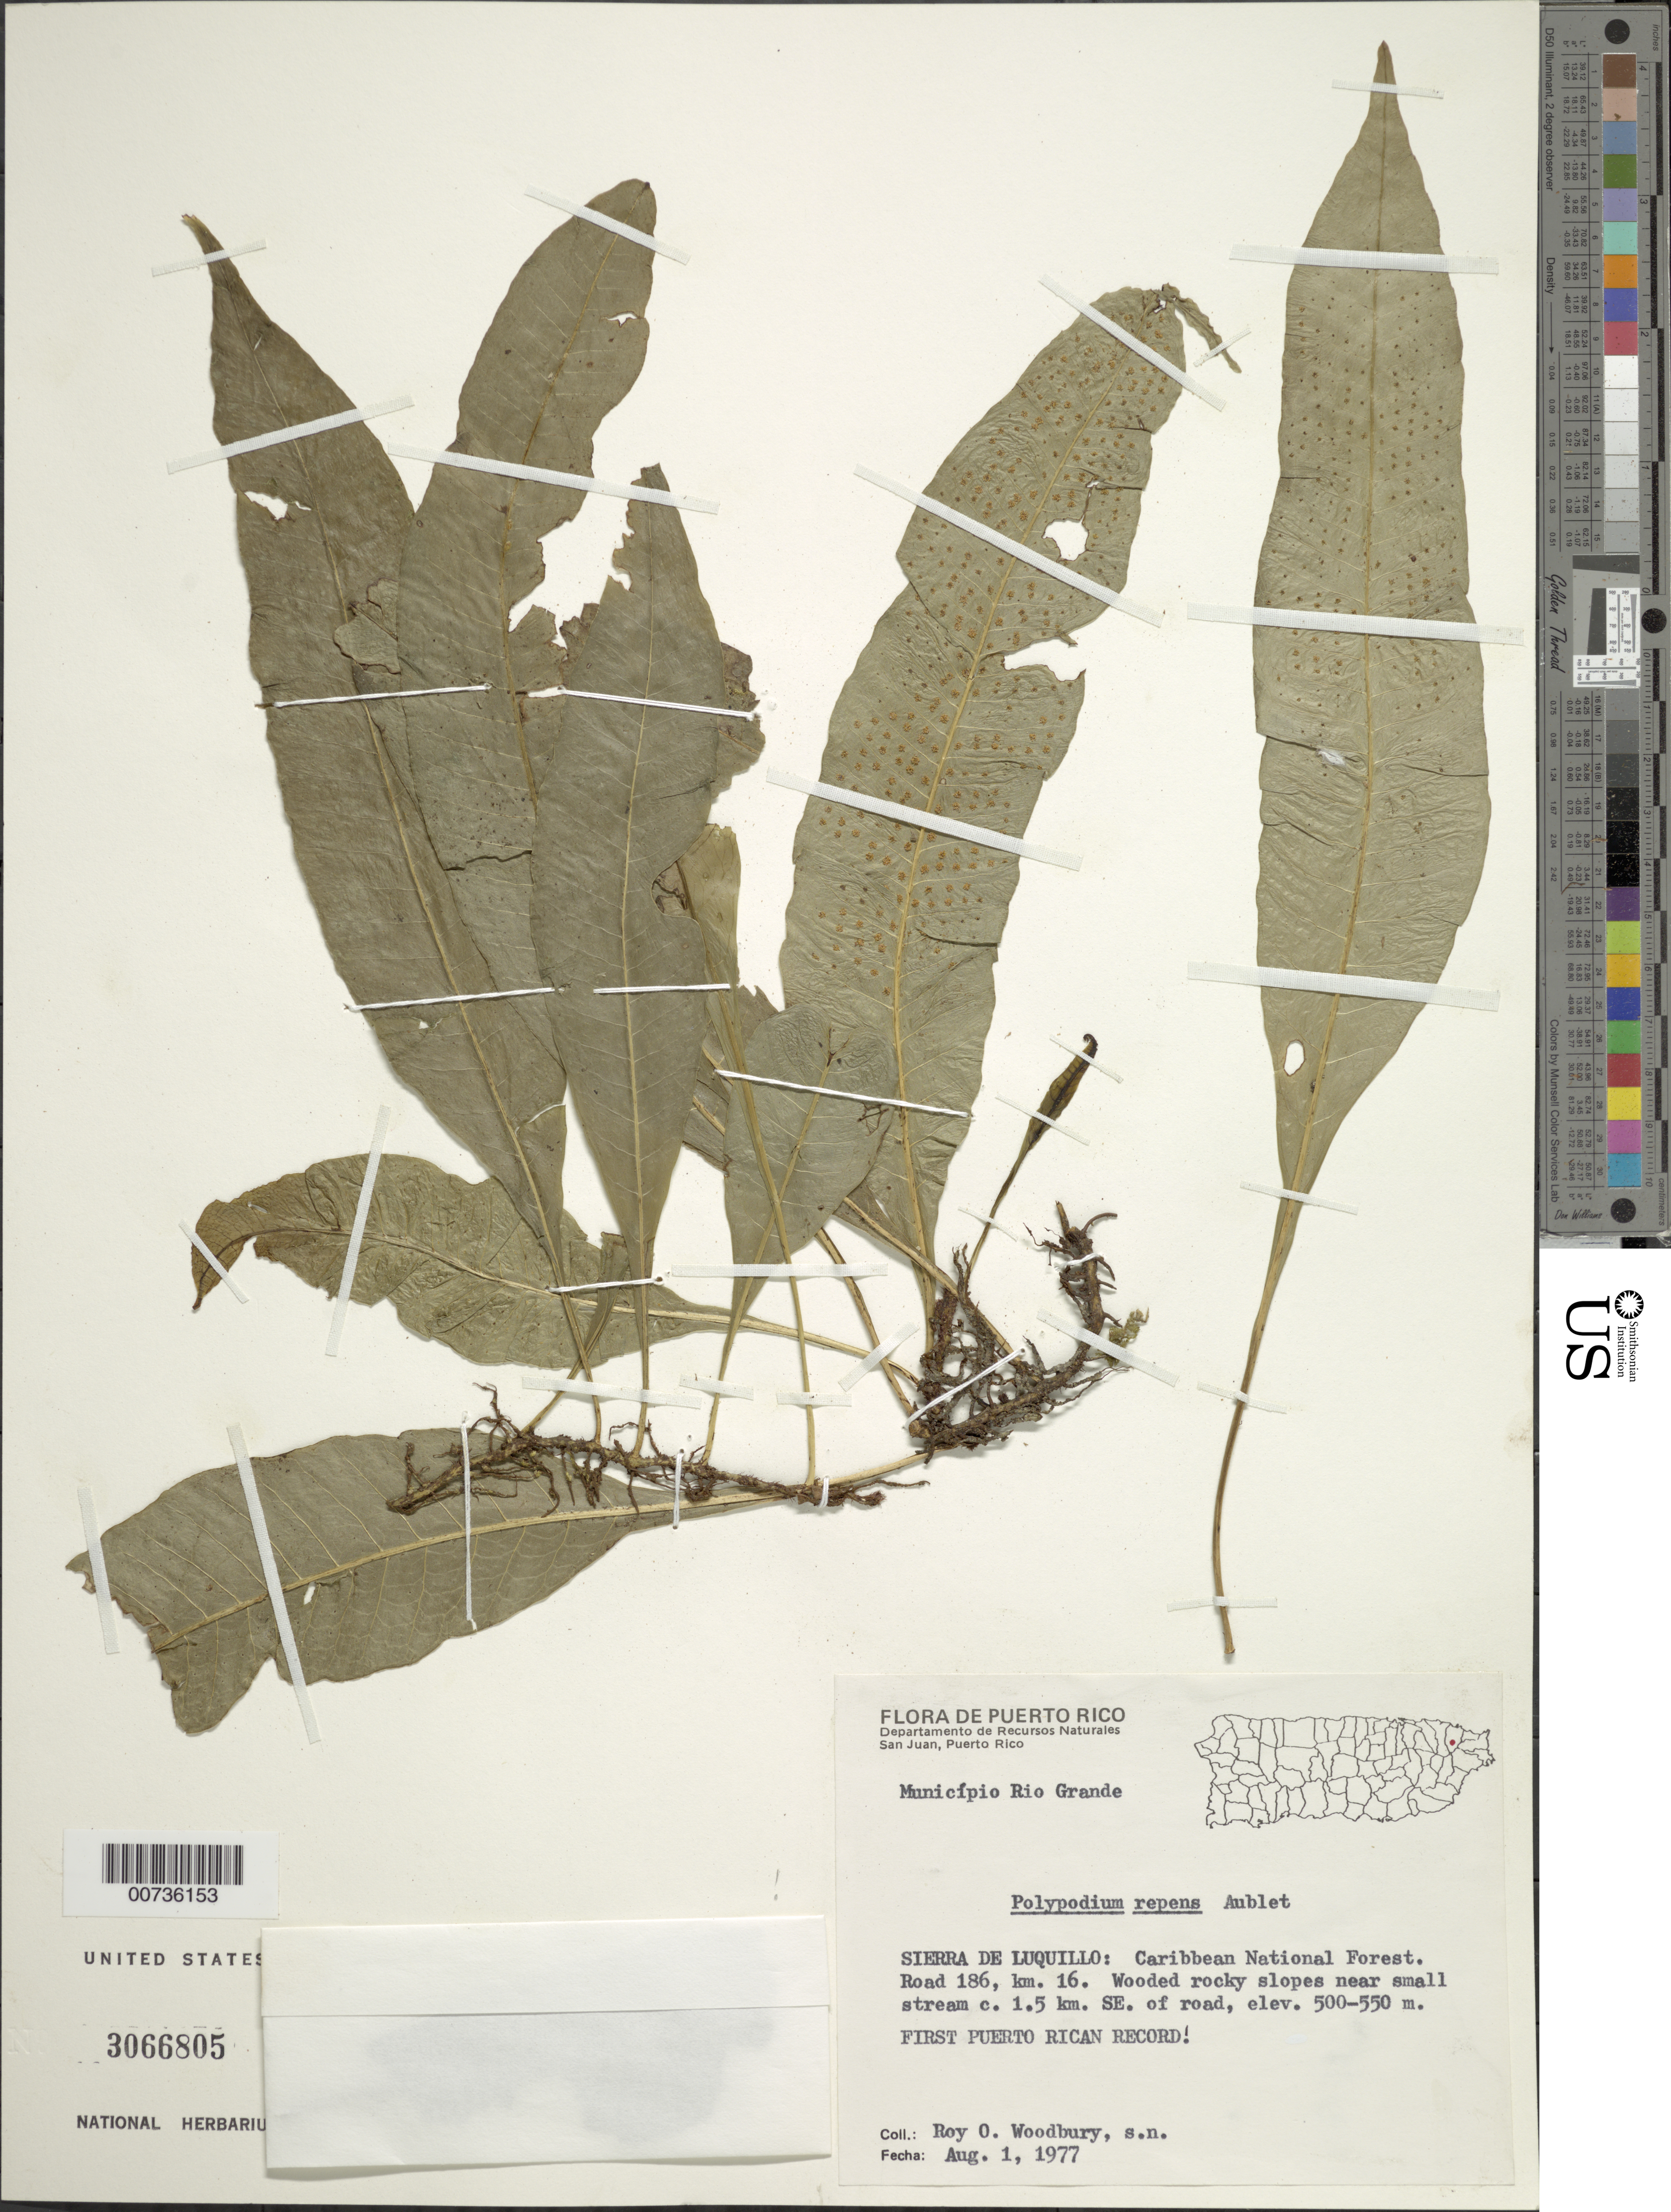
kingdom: Plantae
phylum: Tracheophyta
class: Polypodiopsida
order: Polypodiales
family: Polypodiaceae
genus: Campyloneurum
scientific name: Campyloneurum repens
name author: (Aubl.) C. Presl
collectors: R. O. Woodbury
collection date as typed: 01 Aug 1977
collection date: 1977-08-01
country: Puerto Rico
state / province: Río Grande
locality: Sierra de Luquillo: Caribbean National Forest. Road 186, Km. 16.Wooded rocky slopes near small stream c. 1.5 km. Municipio Rio Grande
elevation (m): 500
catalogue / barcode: US 3066805